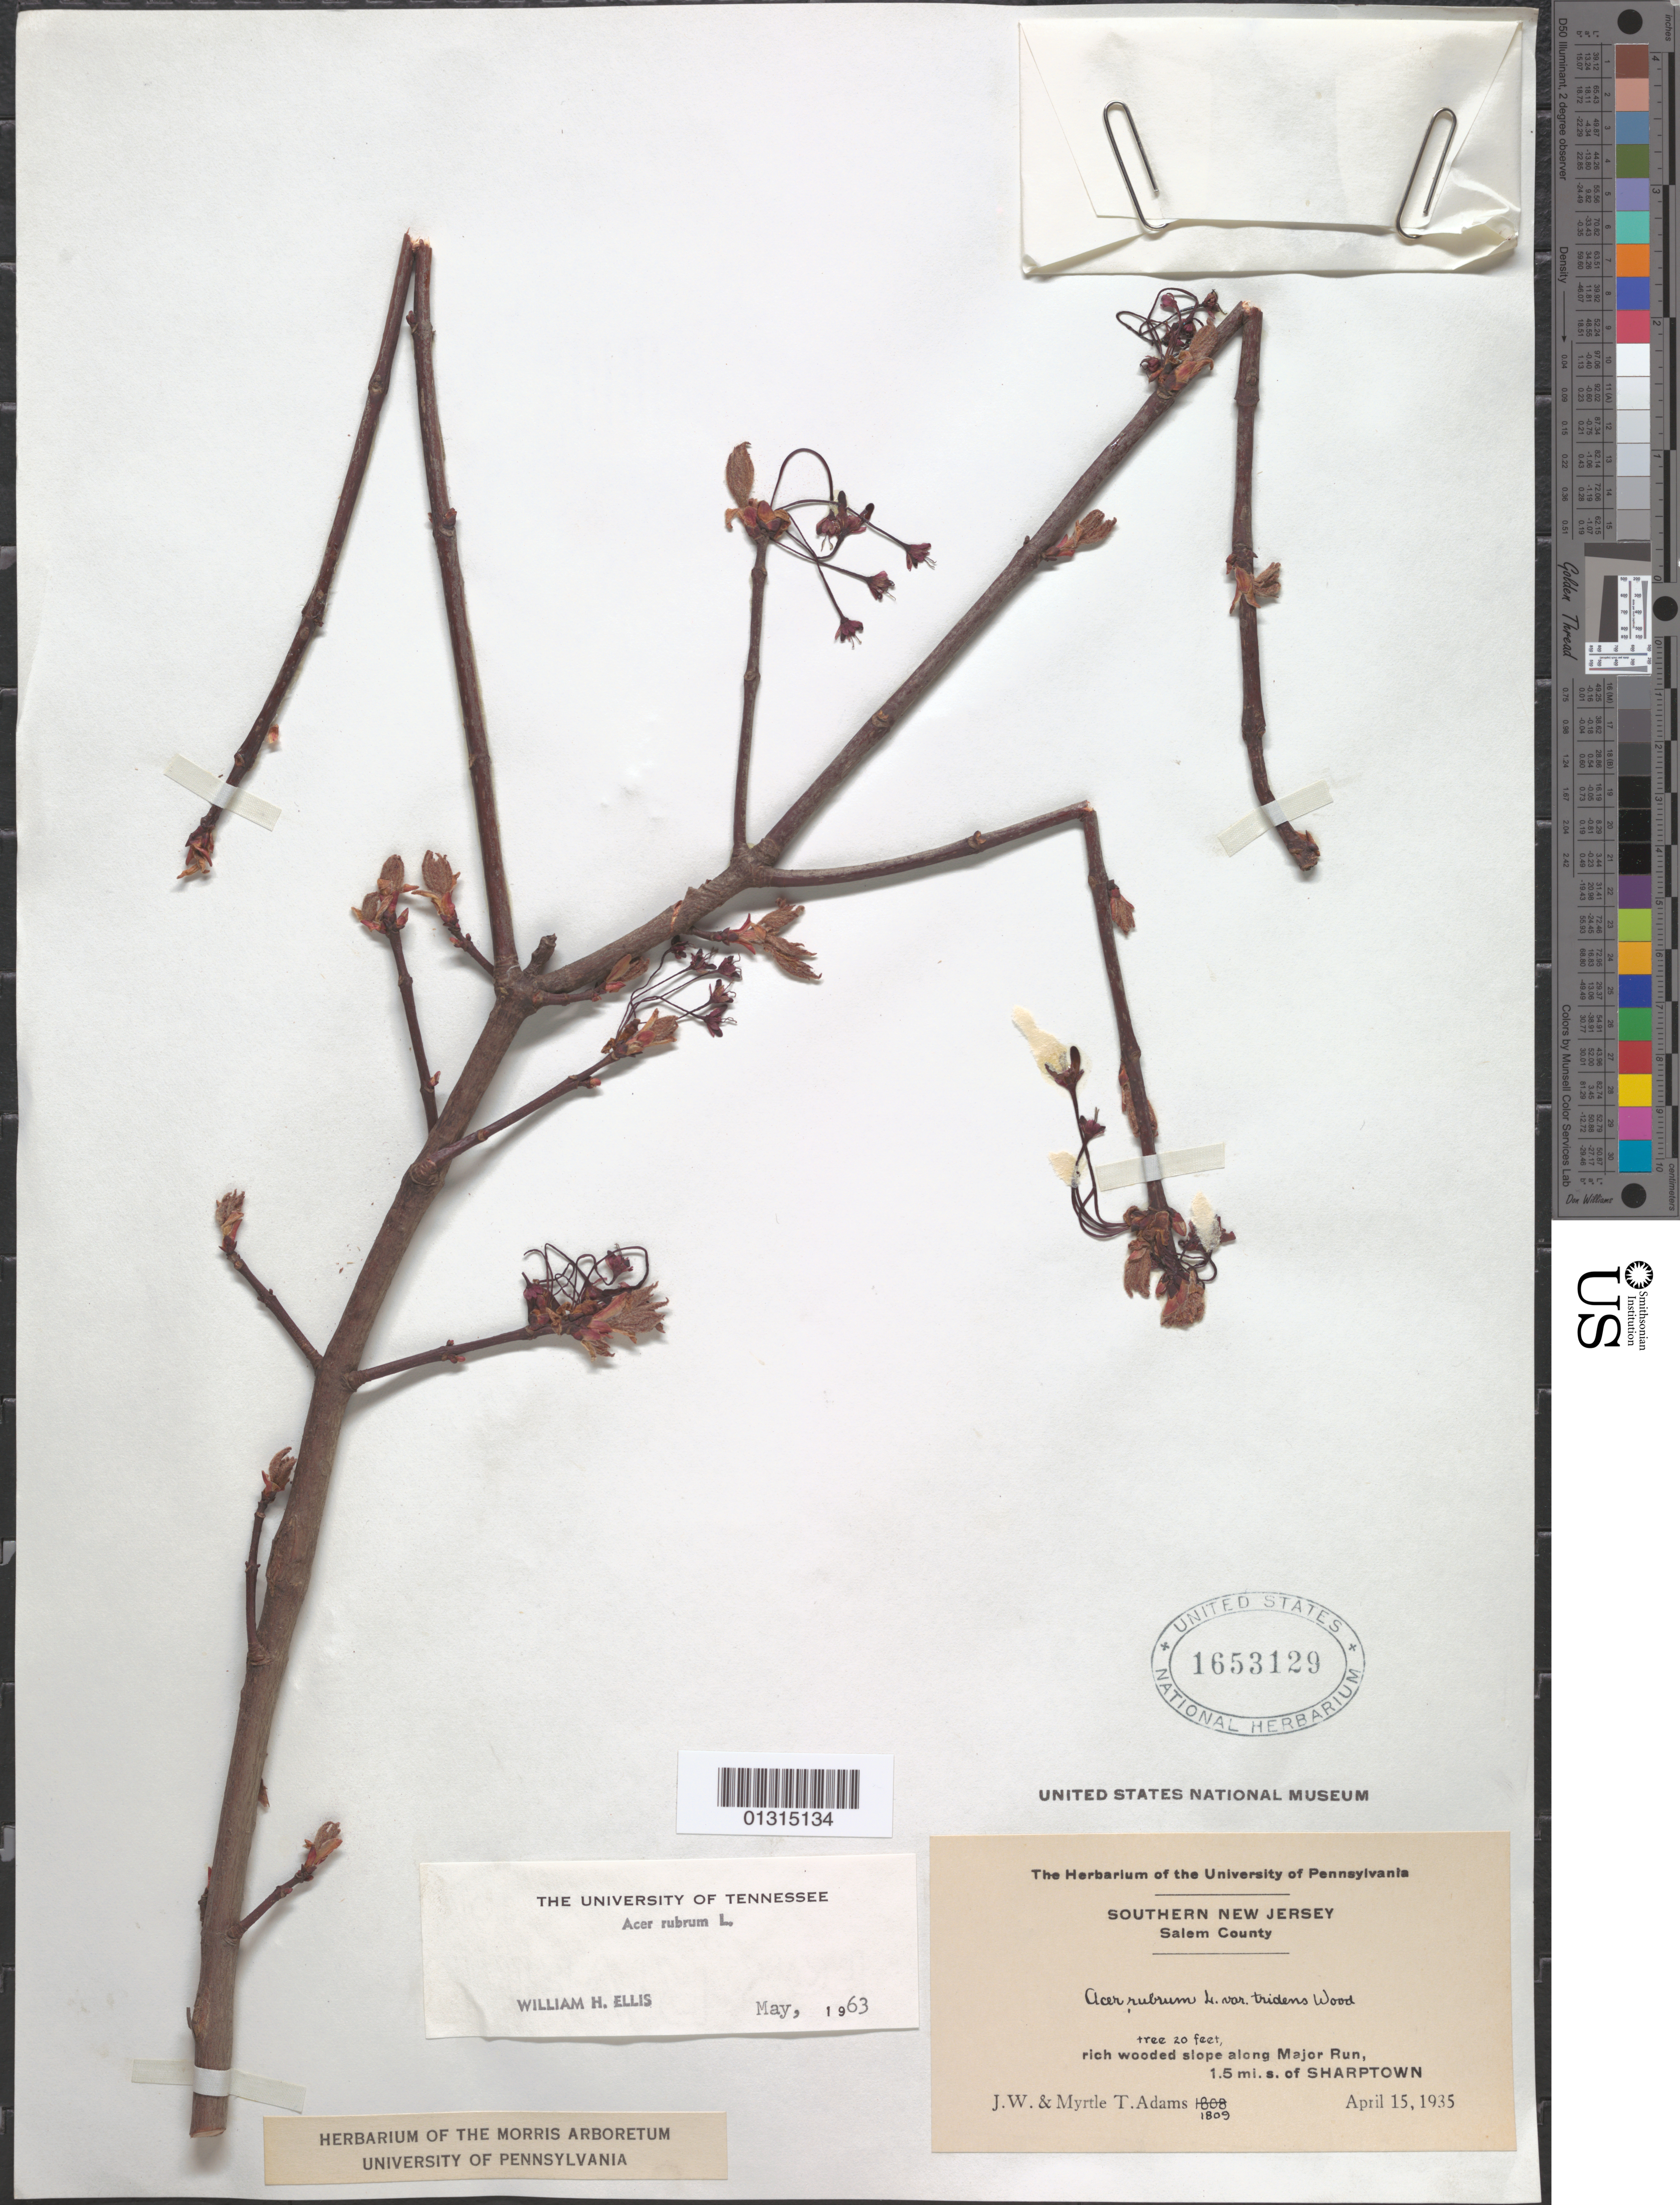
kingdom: Plantae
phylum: Tracheophyta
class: Magnoliopsida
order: Sapindales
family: Sapindaceae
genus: Acer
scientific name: Acer rubrum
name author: L.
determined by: Ellis, W. H.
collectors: J. W. Adams & M. T. Adams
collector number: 1809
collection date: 1935-04-15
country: United States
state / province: New Jersey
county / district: Salem County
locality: Salem County, along Major Run, 1.5 miles S of Sharptown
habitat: Rich wooded slope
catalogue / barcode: US 1653129